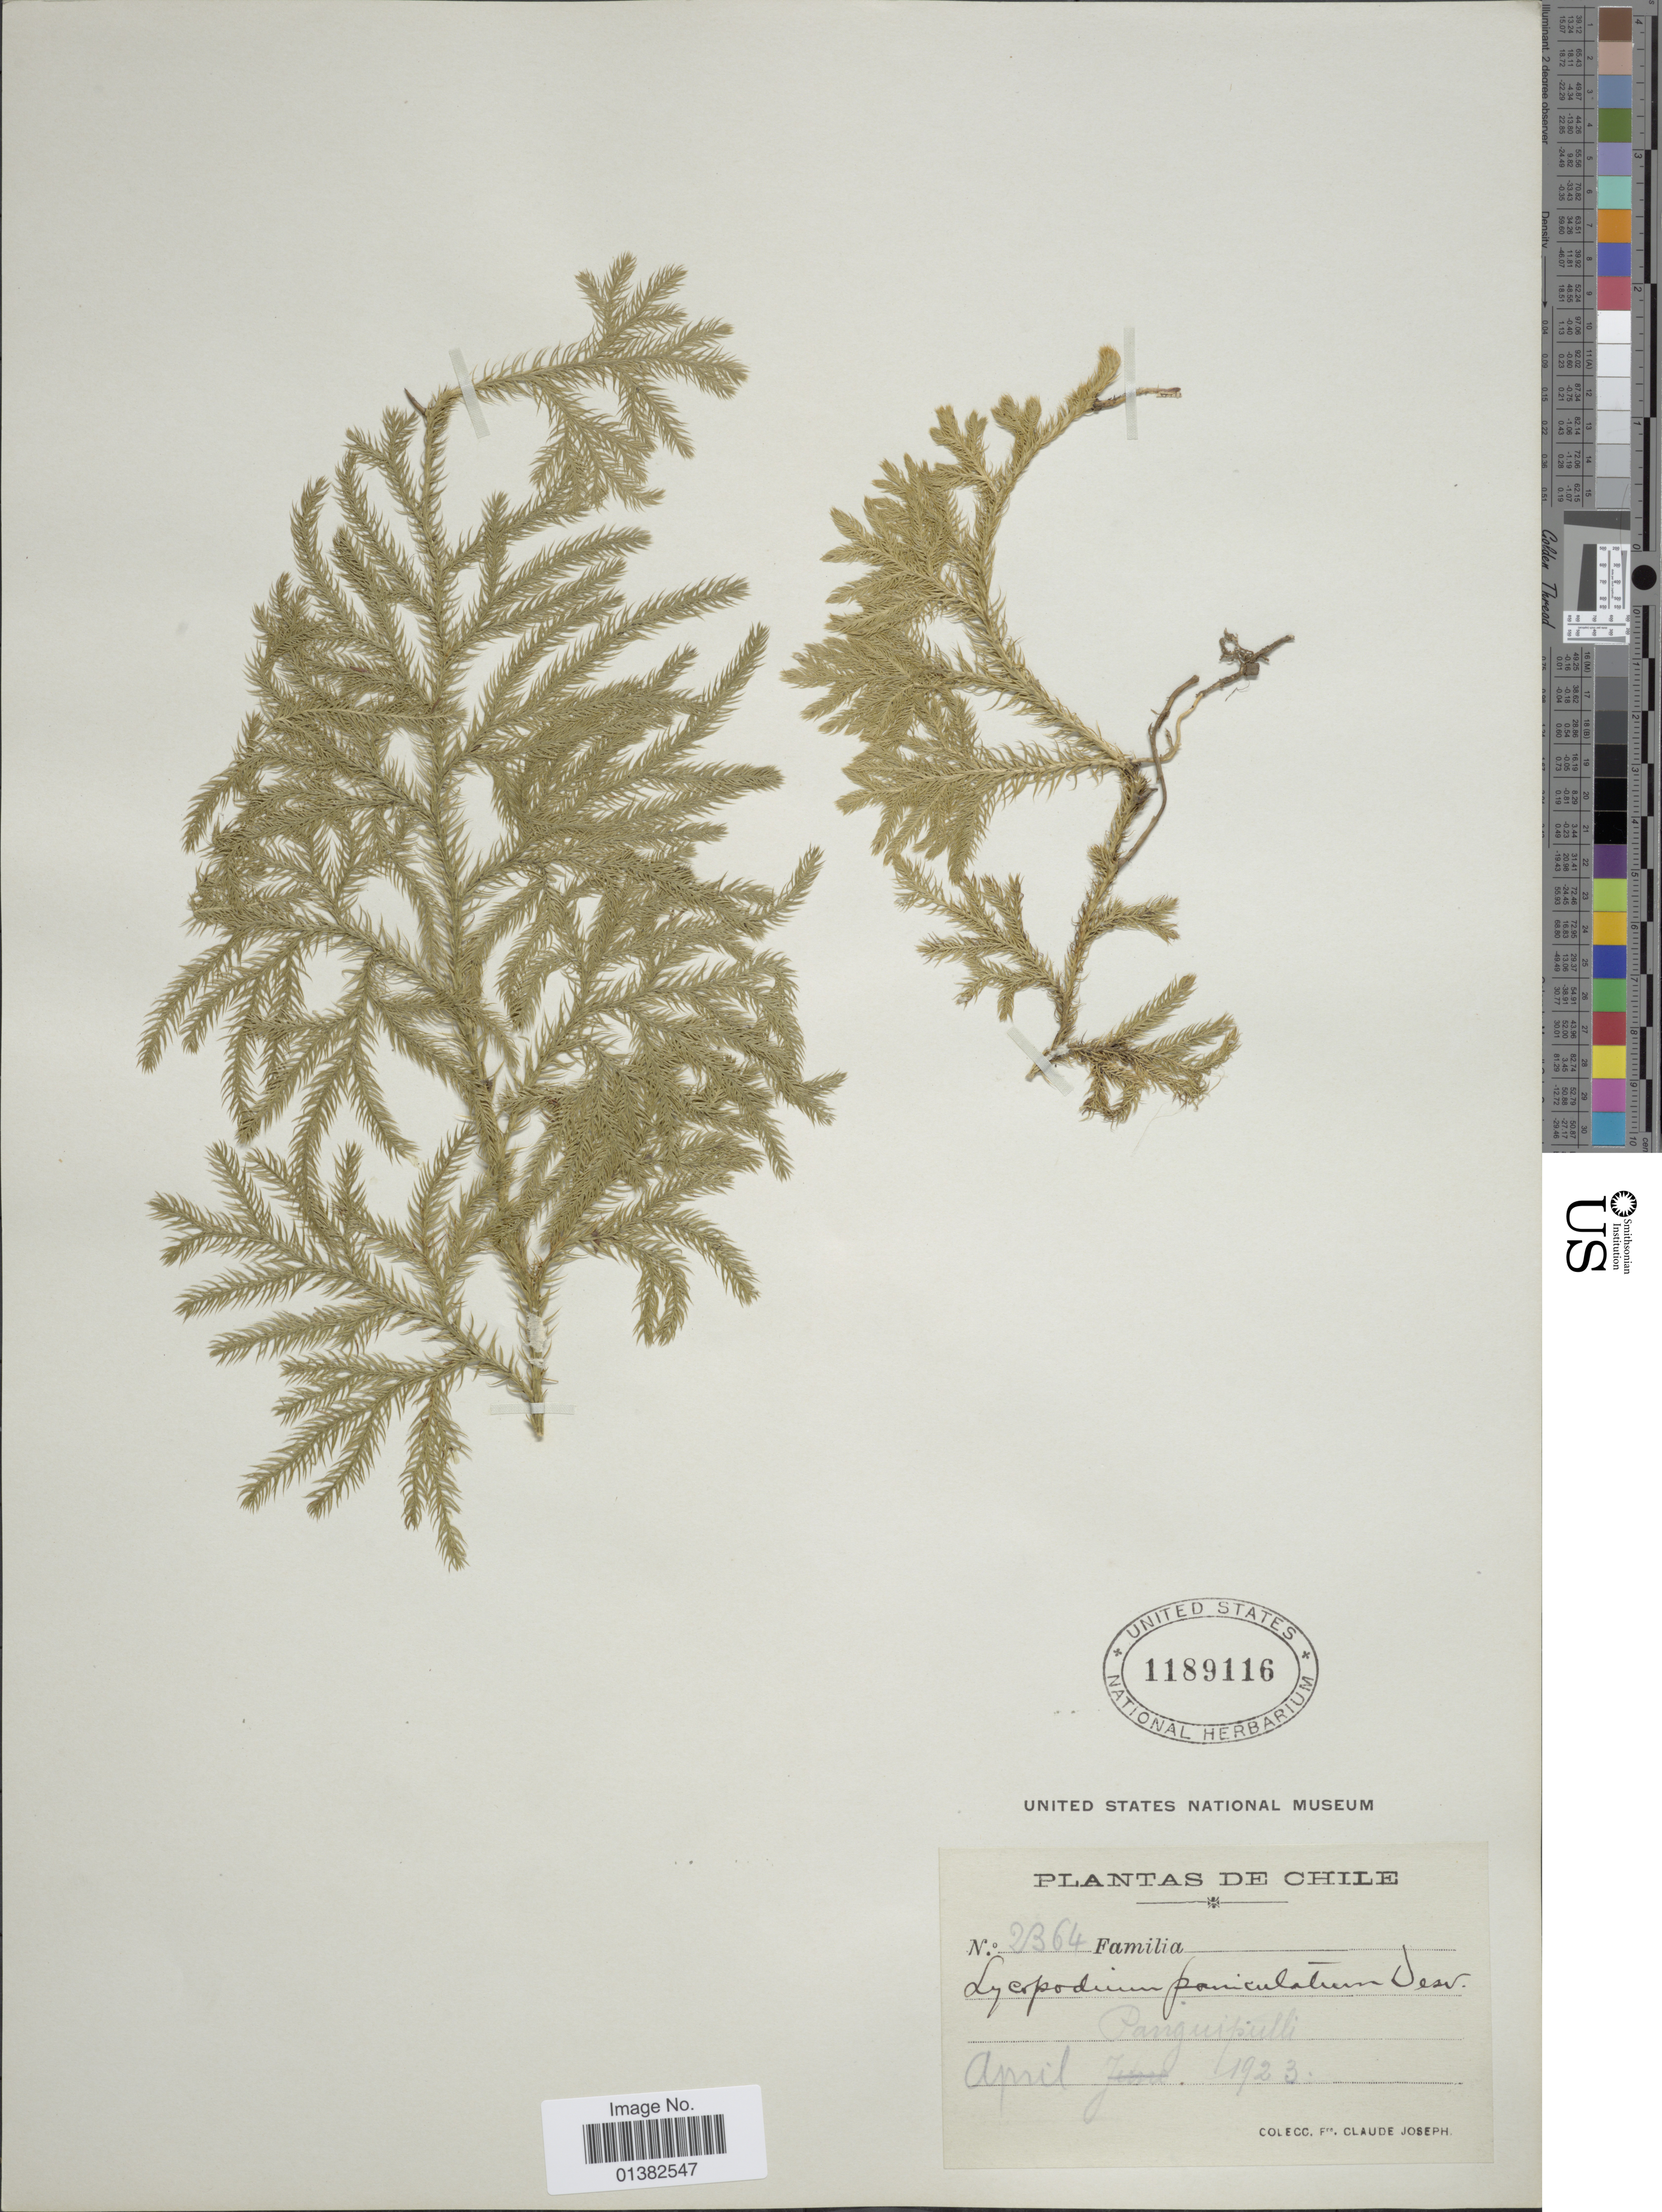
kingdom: Plantae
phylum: Tracheophyta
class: Lycopodiopsida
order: Lycopodiales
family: Lycopodiaceae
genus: Austrolycopodium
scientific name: Austrolycopodium paniculatum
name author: (Poir.) Holub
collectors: Frere Claude Joseph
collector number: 2364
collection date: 1923-04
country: Chile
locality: Panguipulle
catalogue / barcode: US 1189116